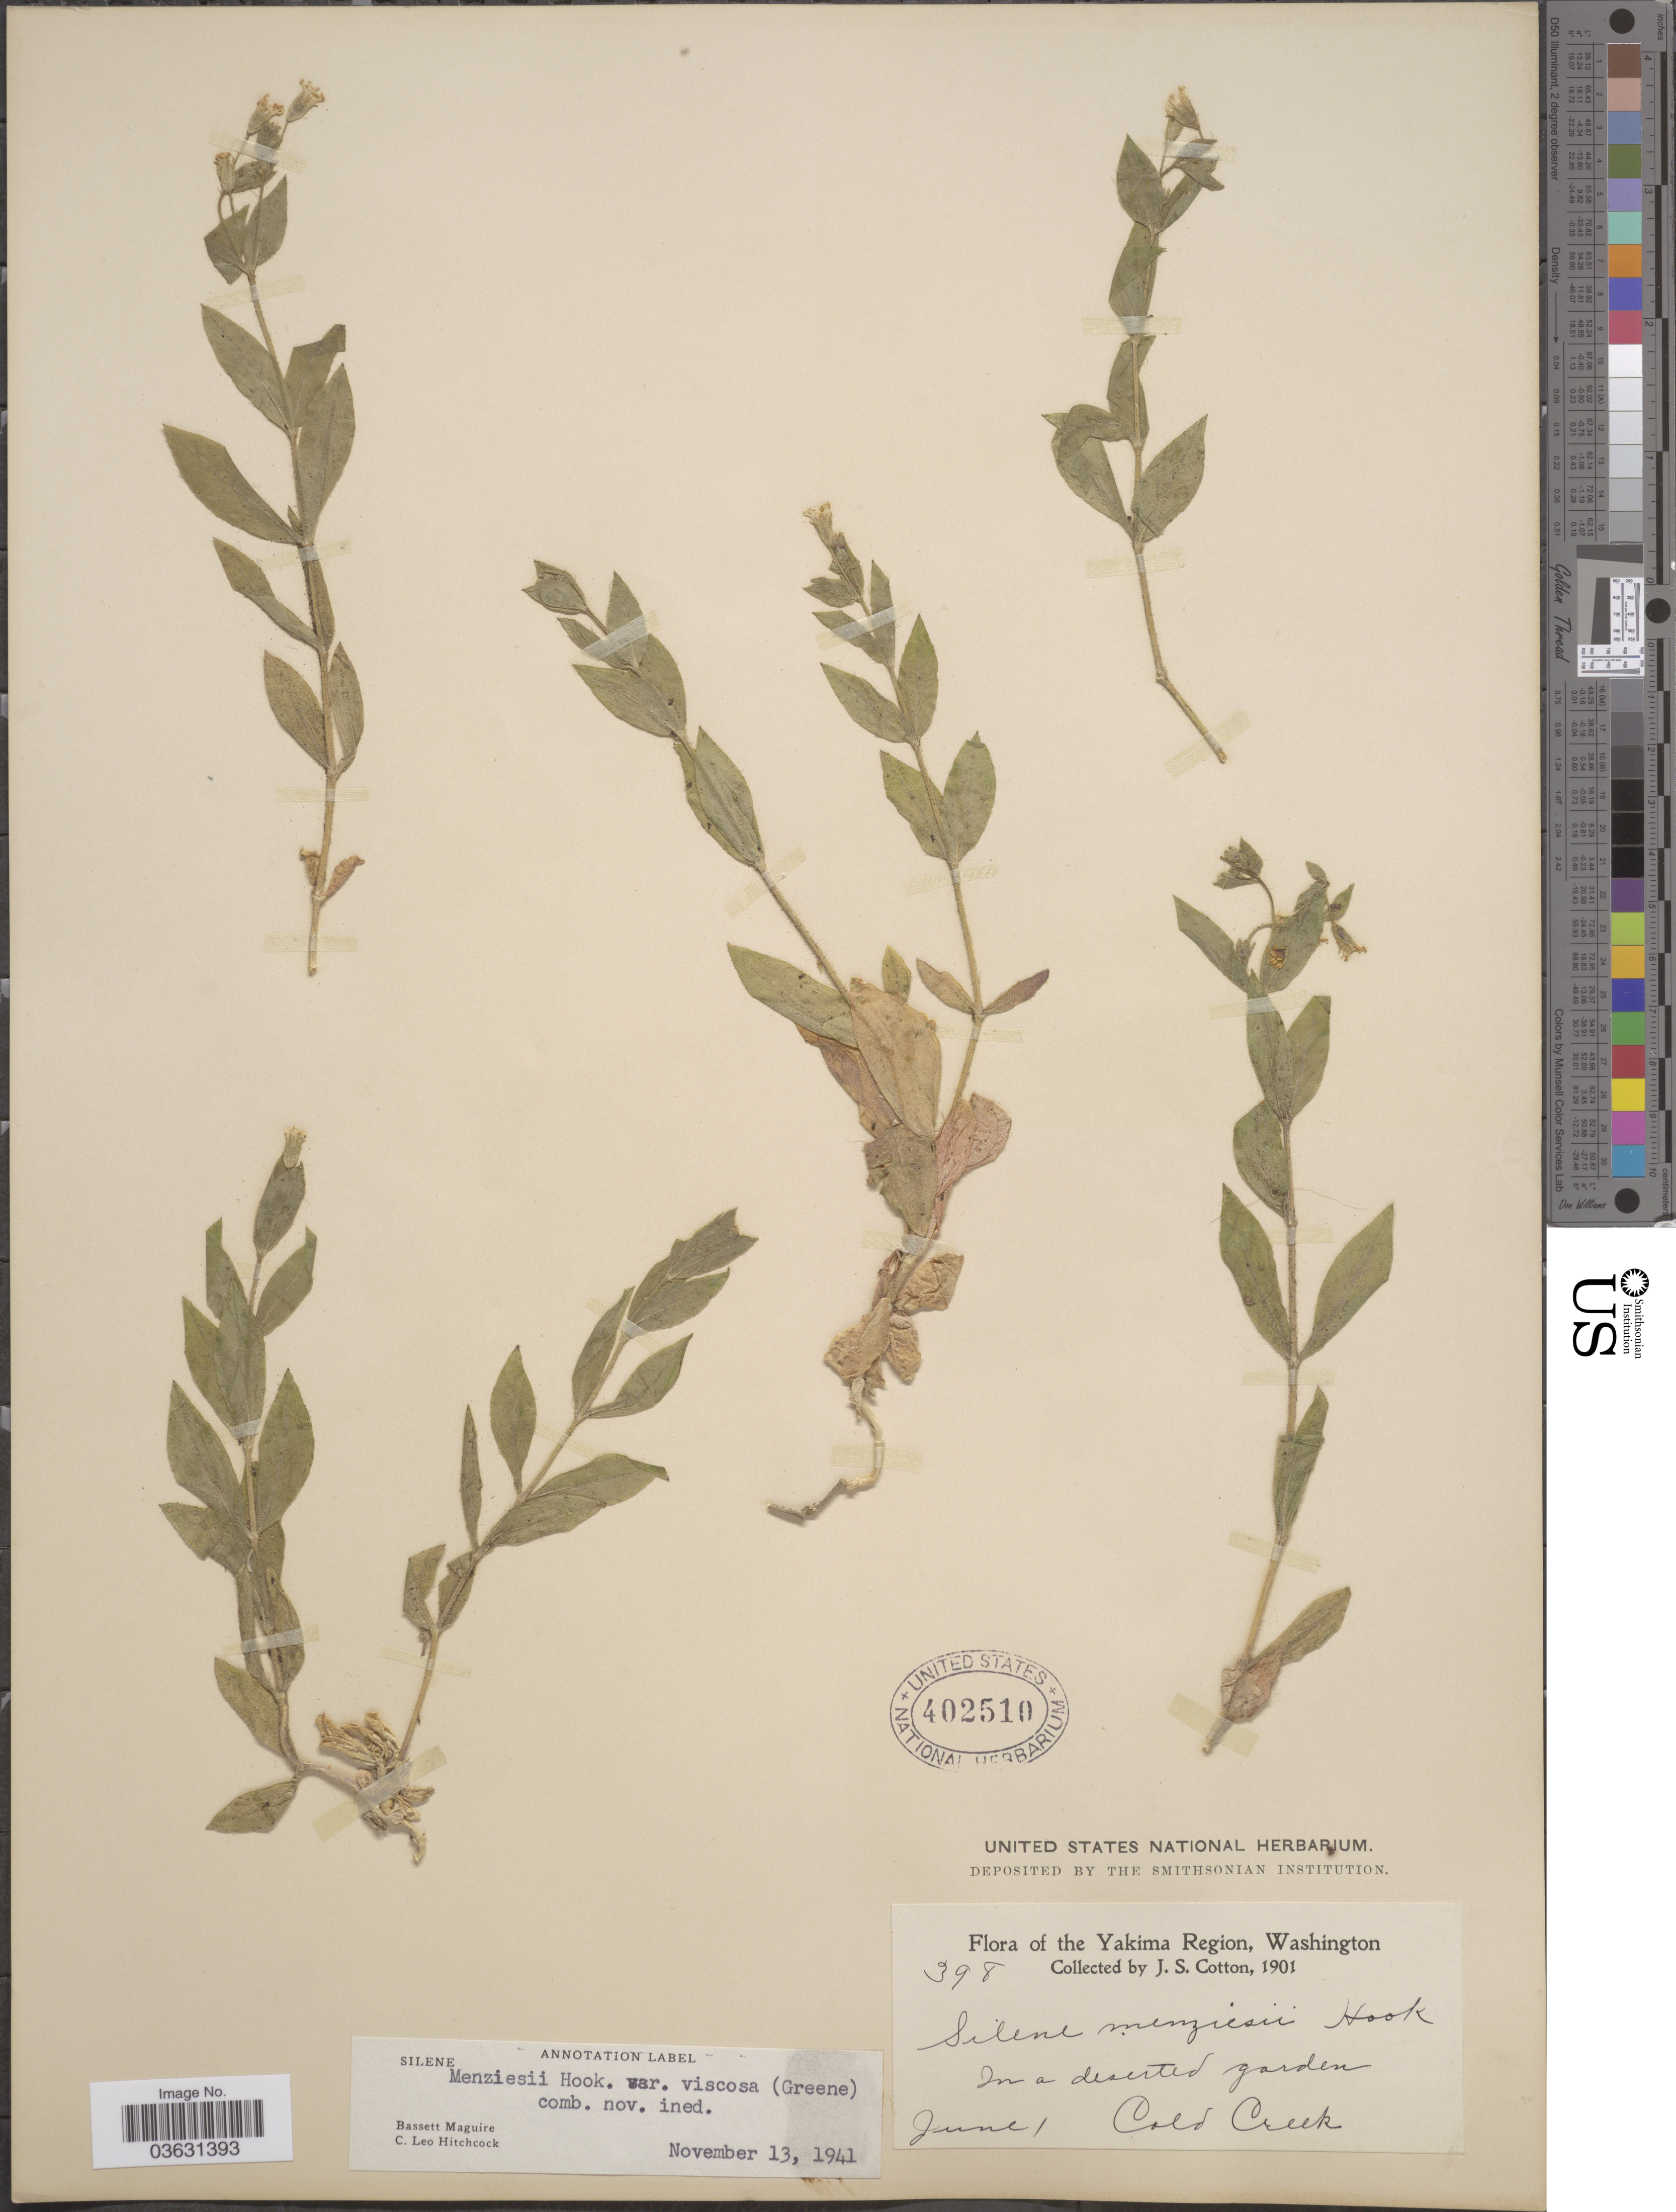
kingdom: Plantae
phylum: Tracheophyta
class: Magnoliopsida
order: Caryophyllales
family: Caryophyllaceae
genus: Silene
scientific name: Silene menziesii var. viscosa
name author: (Greene) C.L. Hitchc. & Maguire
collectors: J. S. Cotton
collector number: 398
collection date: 1901-06-01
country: United States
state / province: Washington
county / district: Yakima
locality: The Yakima Region. In a deserted garden. Cold Creek.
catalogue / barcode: US 402510